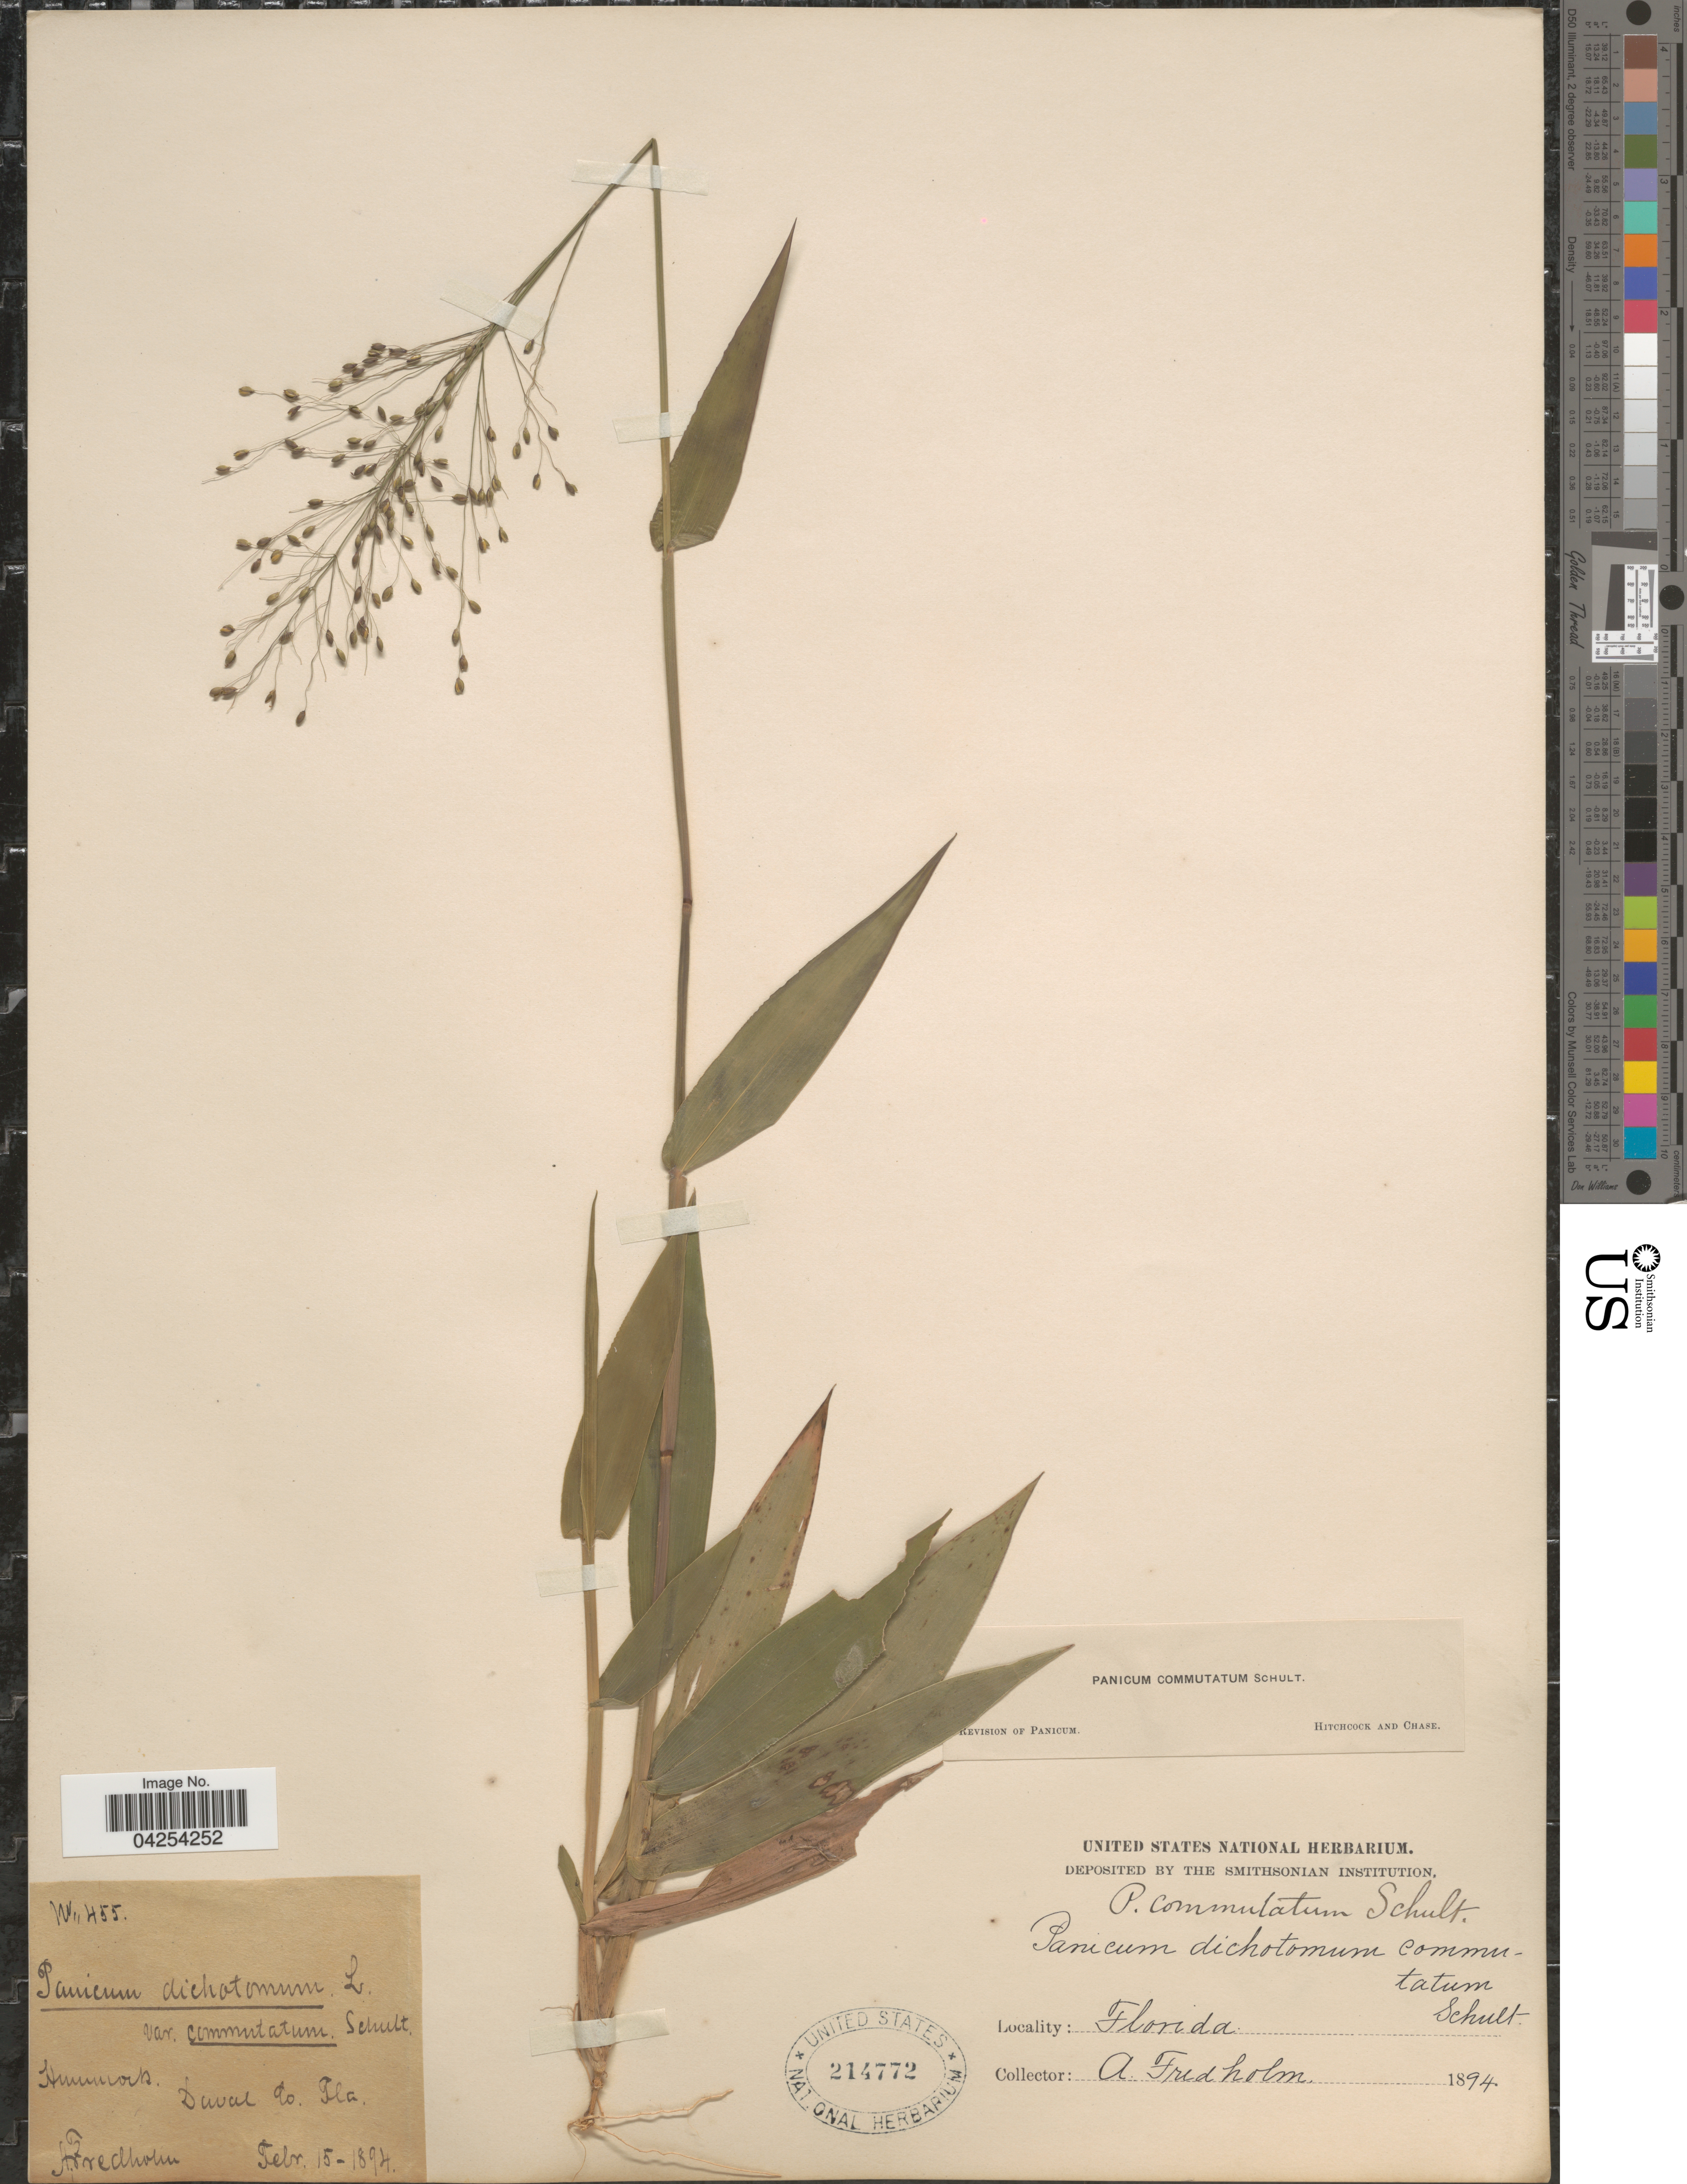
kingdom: Plantae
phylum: Tracheophyta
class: Liliopsida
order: Poales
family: Poaceae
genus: Dichanthelium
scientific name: Dichanthelium commutatum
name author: (Schult.) Gould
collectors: A. Fredholm & Collector illegible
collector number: W455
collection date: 1894-02-15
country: United States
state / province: Florida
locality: Duval Co.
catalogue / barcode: US 214772